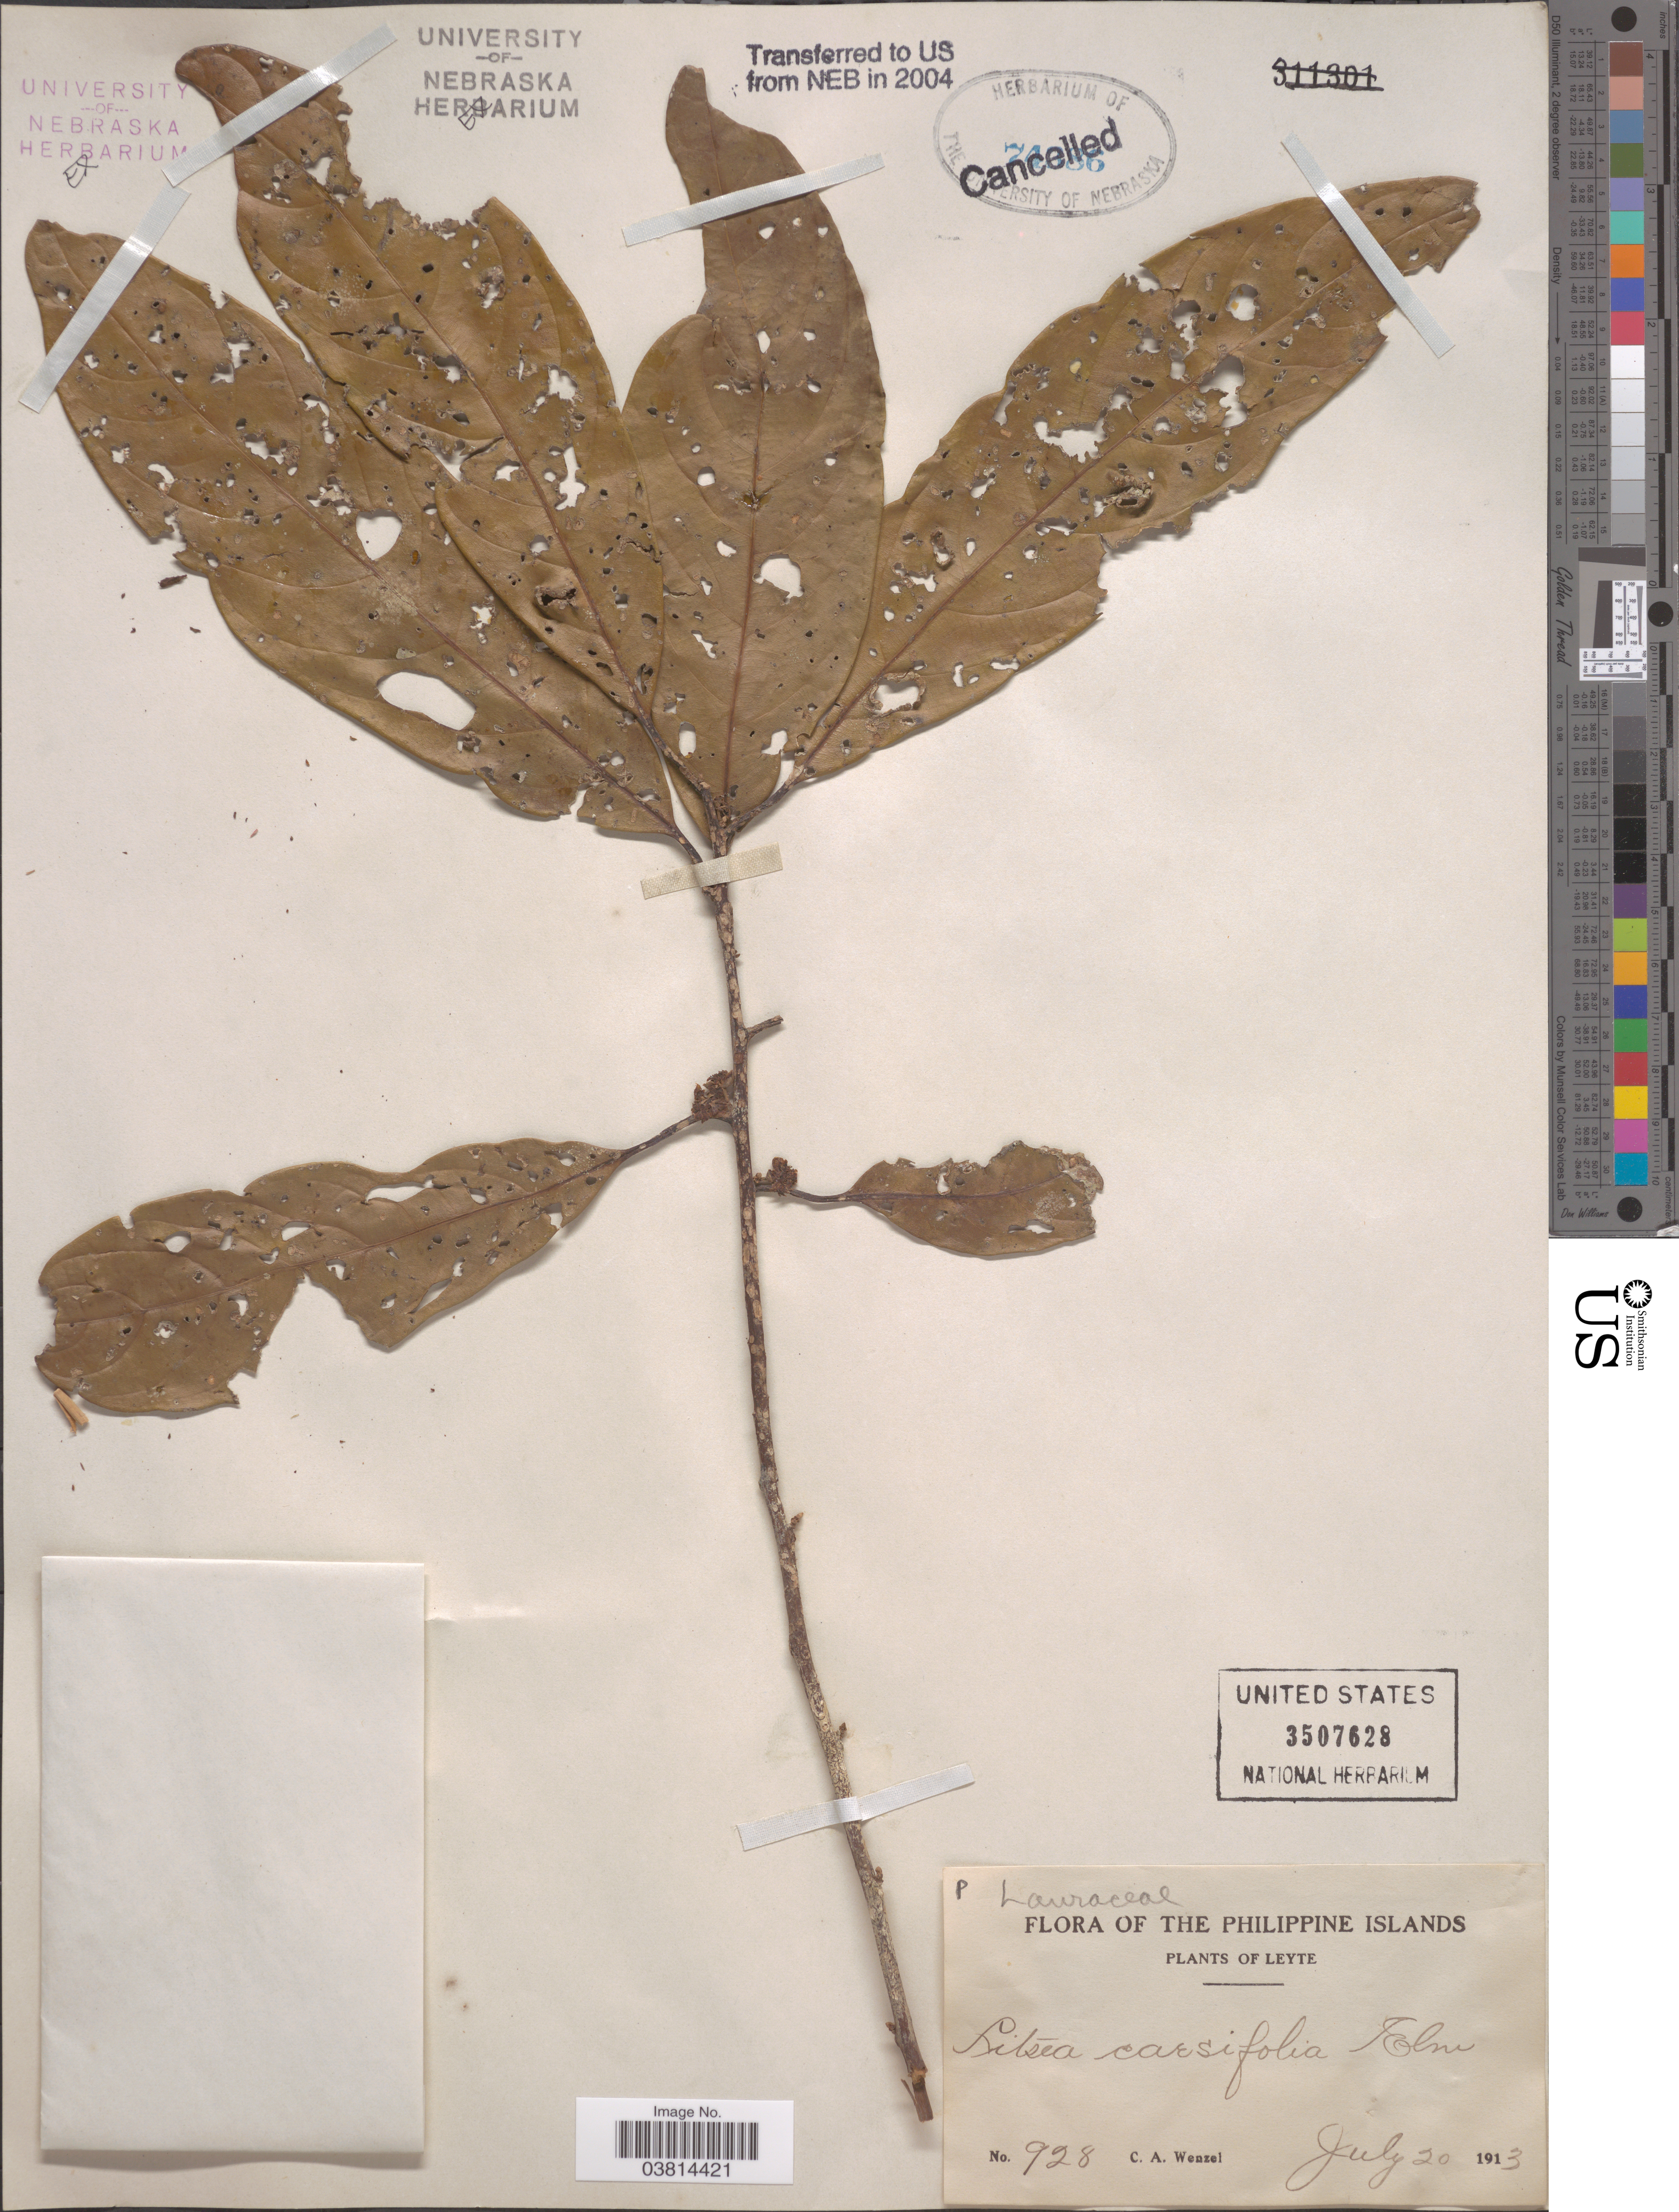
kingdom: Plantae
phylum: Tracheophyta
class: Magnoliopsida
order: Laurales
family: Lauraceae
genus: Litsea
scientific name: Litsea albayana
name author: S. Vidal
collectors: C. Wenzel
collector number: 928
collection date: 1913-07-20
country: Philippines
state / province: Eastern Visayas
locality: Leyte.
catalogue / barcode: US 3507628